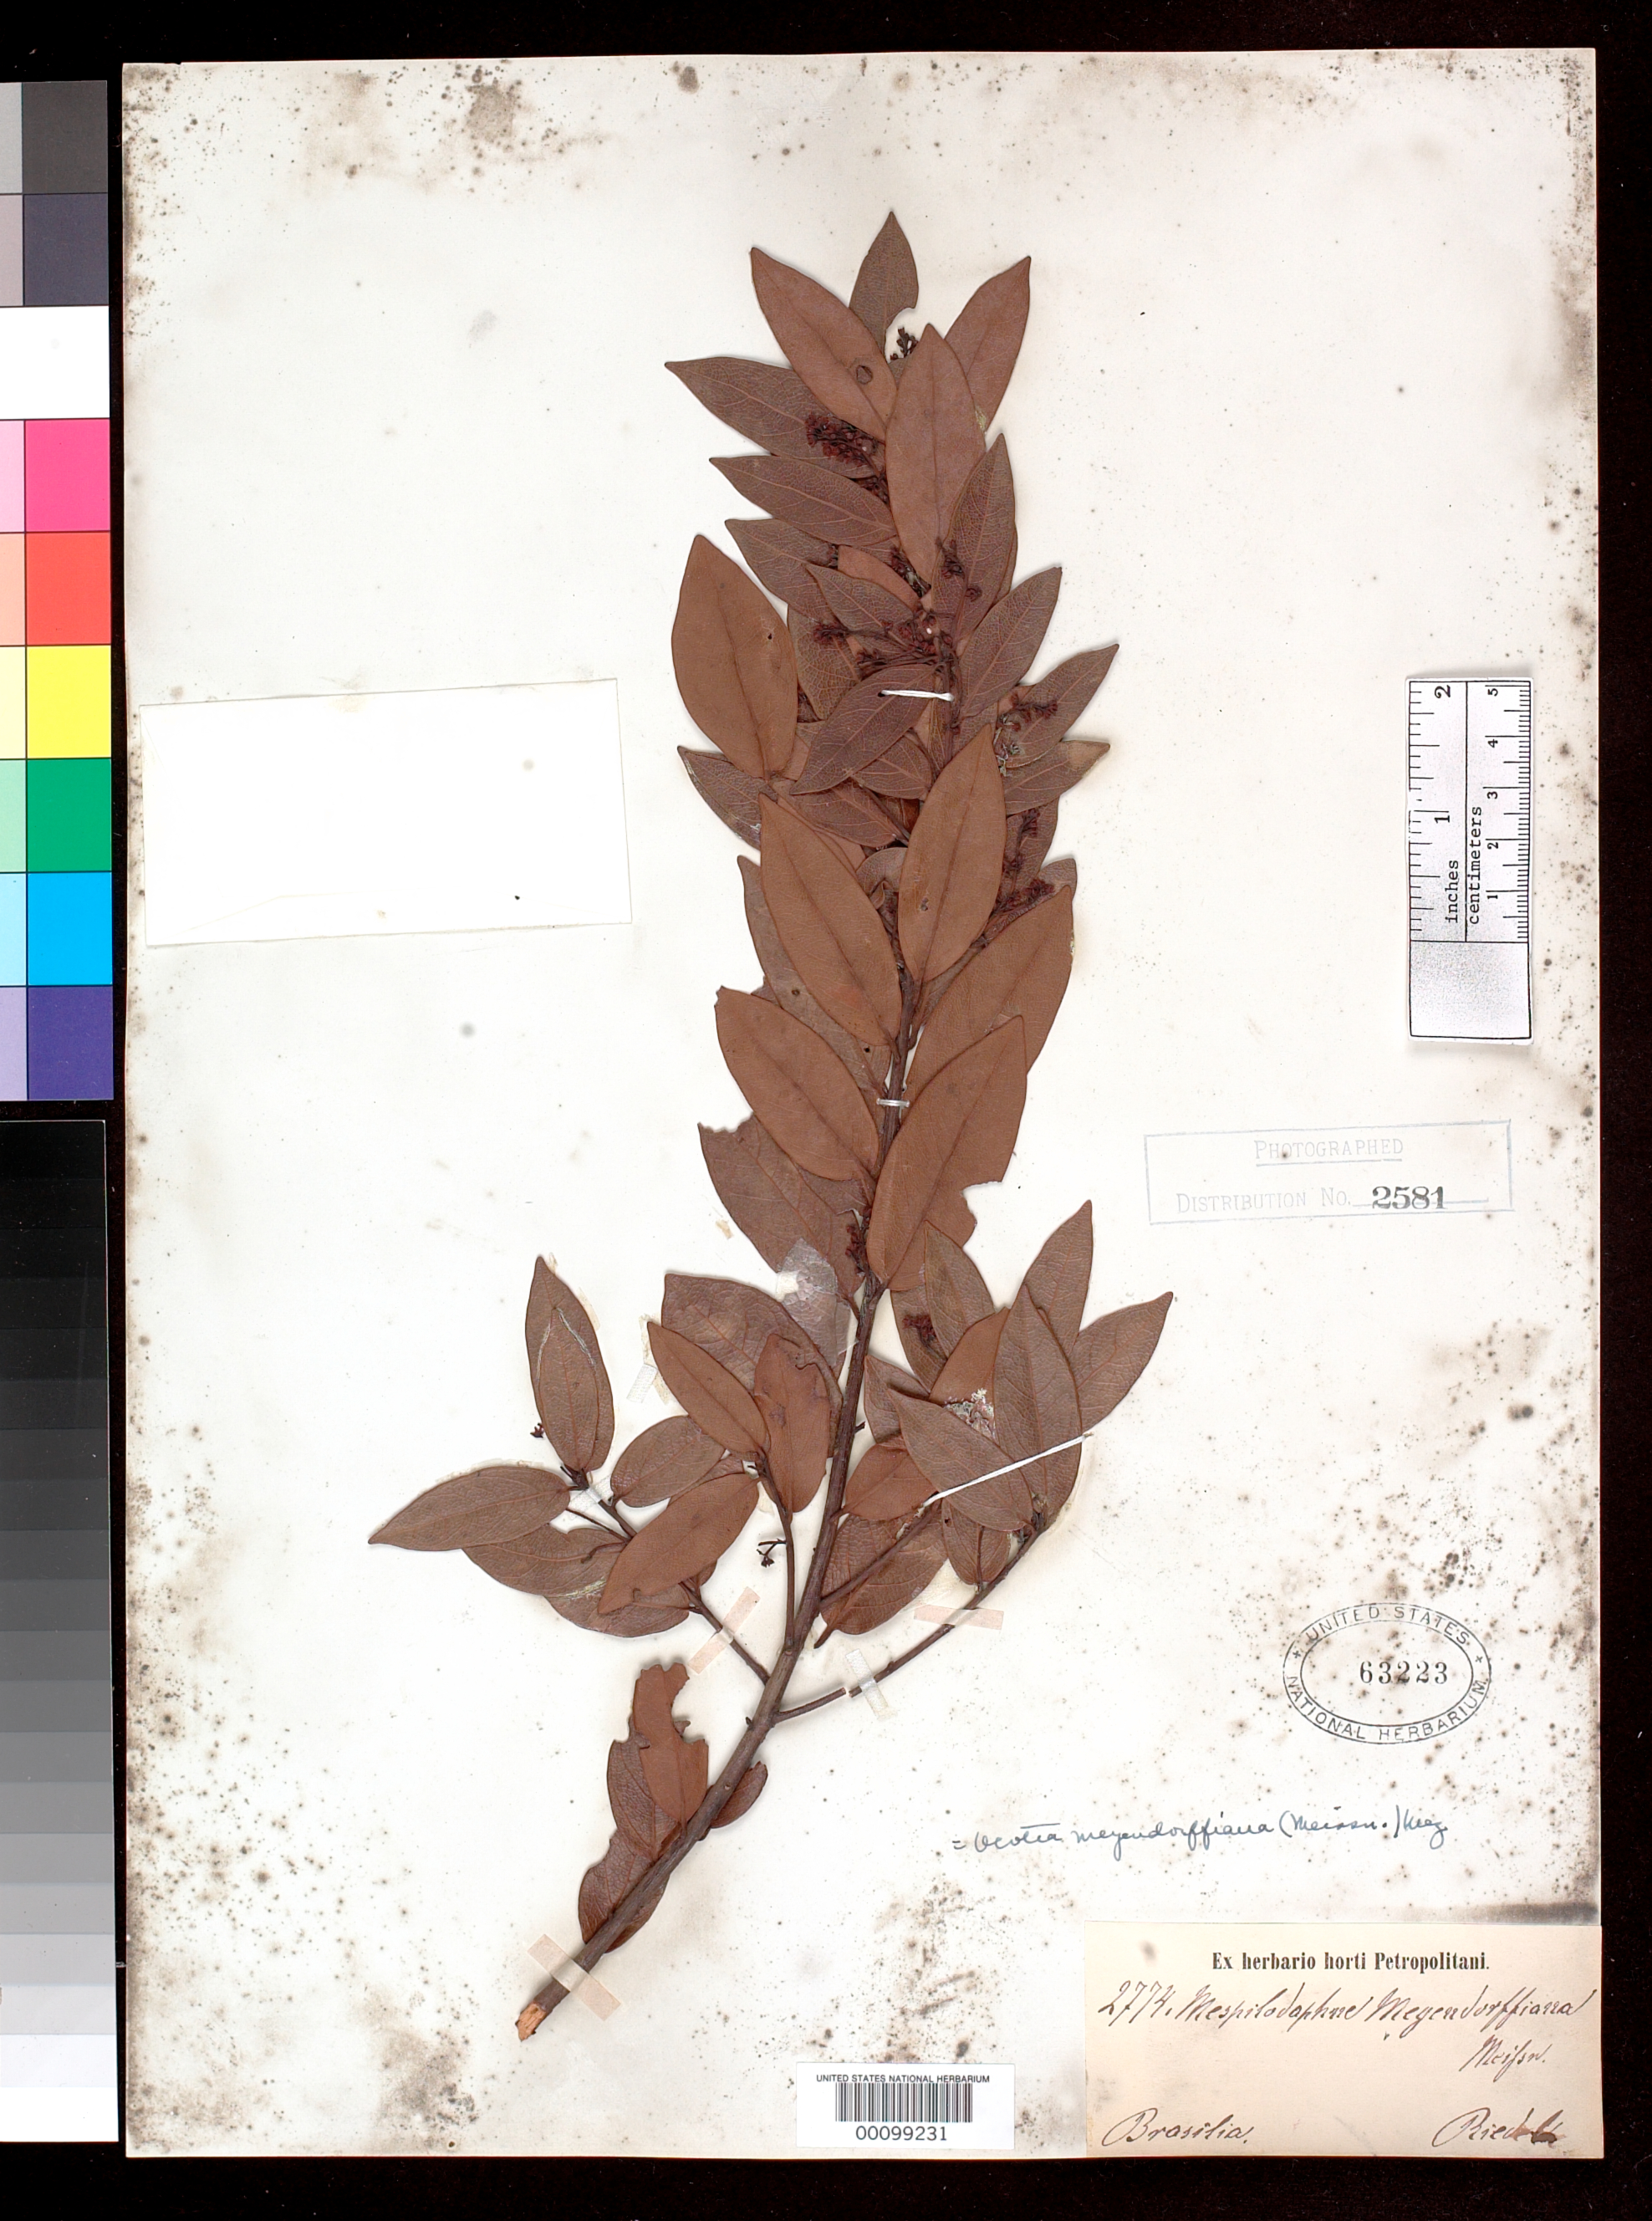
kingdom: Plantae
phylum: Tracheophyta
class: Magnoliopsida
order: Laurales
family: Lauraceae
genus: Mespilodaphne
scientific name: Mespilodaphne meyendorffiana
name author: Meisn. in DC.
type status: Isotype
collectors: L. Riedel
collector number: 2774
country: Brazil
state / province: Minas Gerais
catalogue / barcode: US 63223